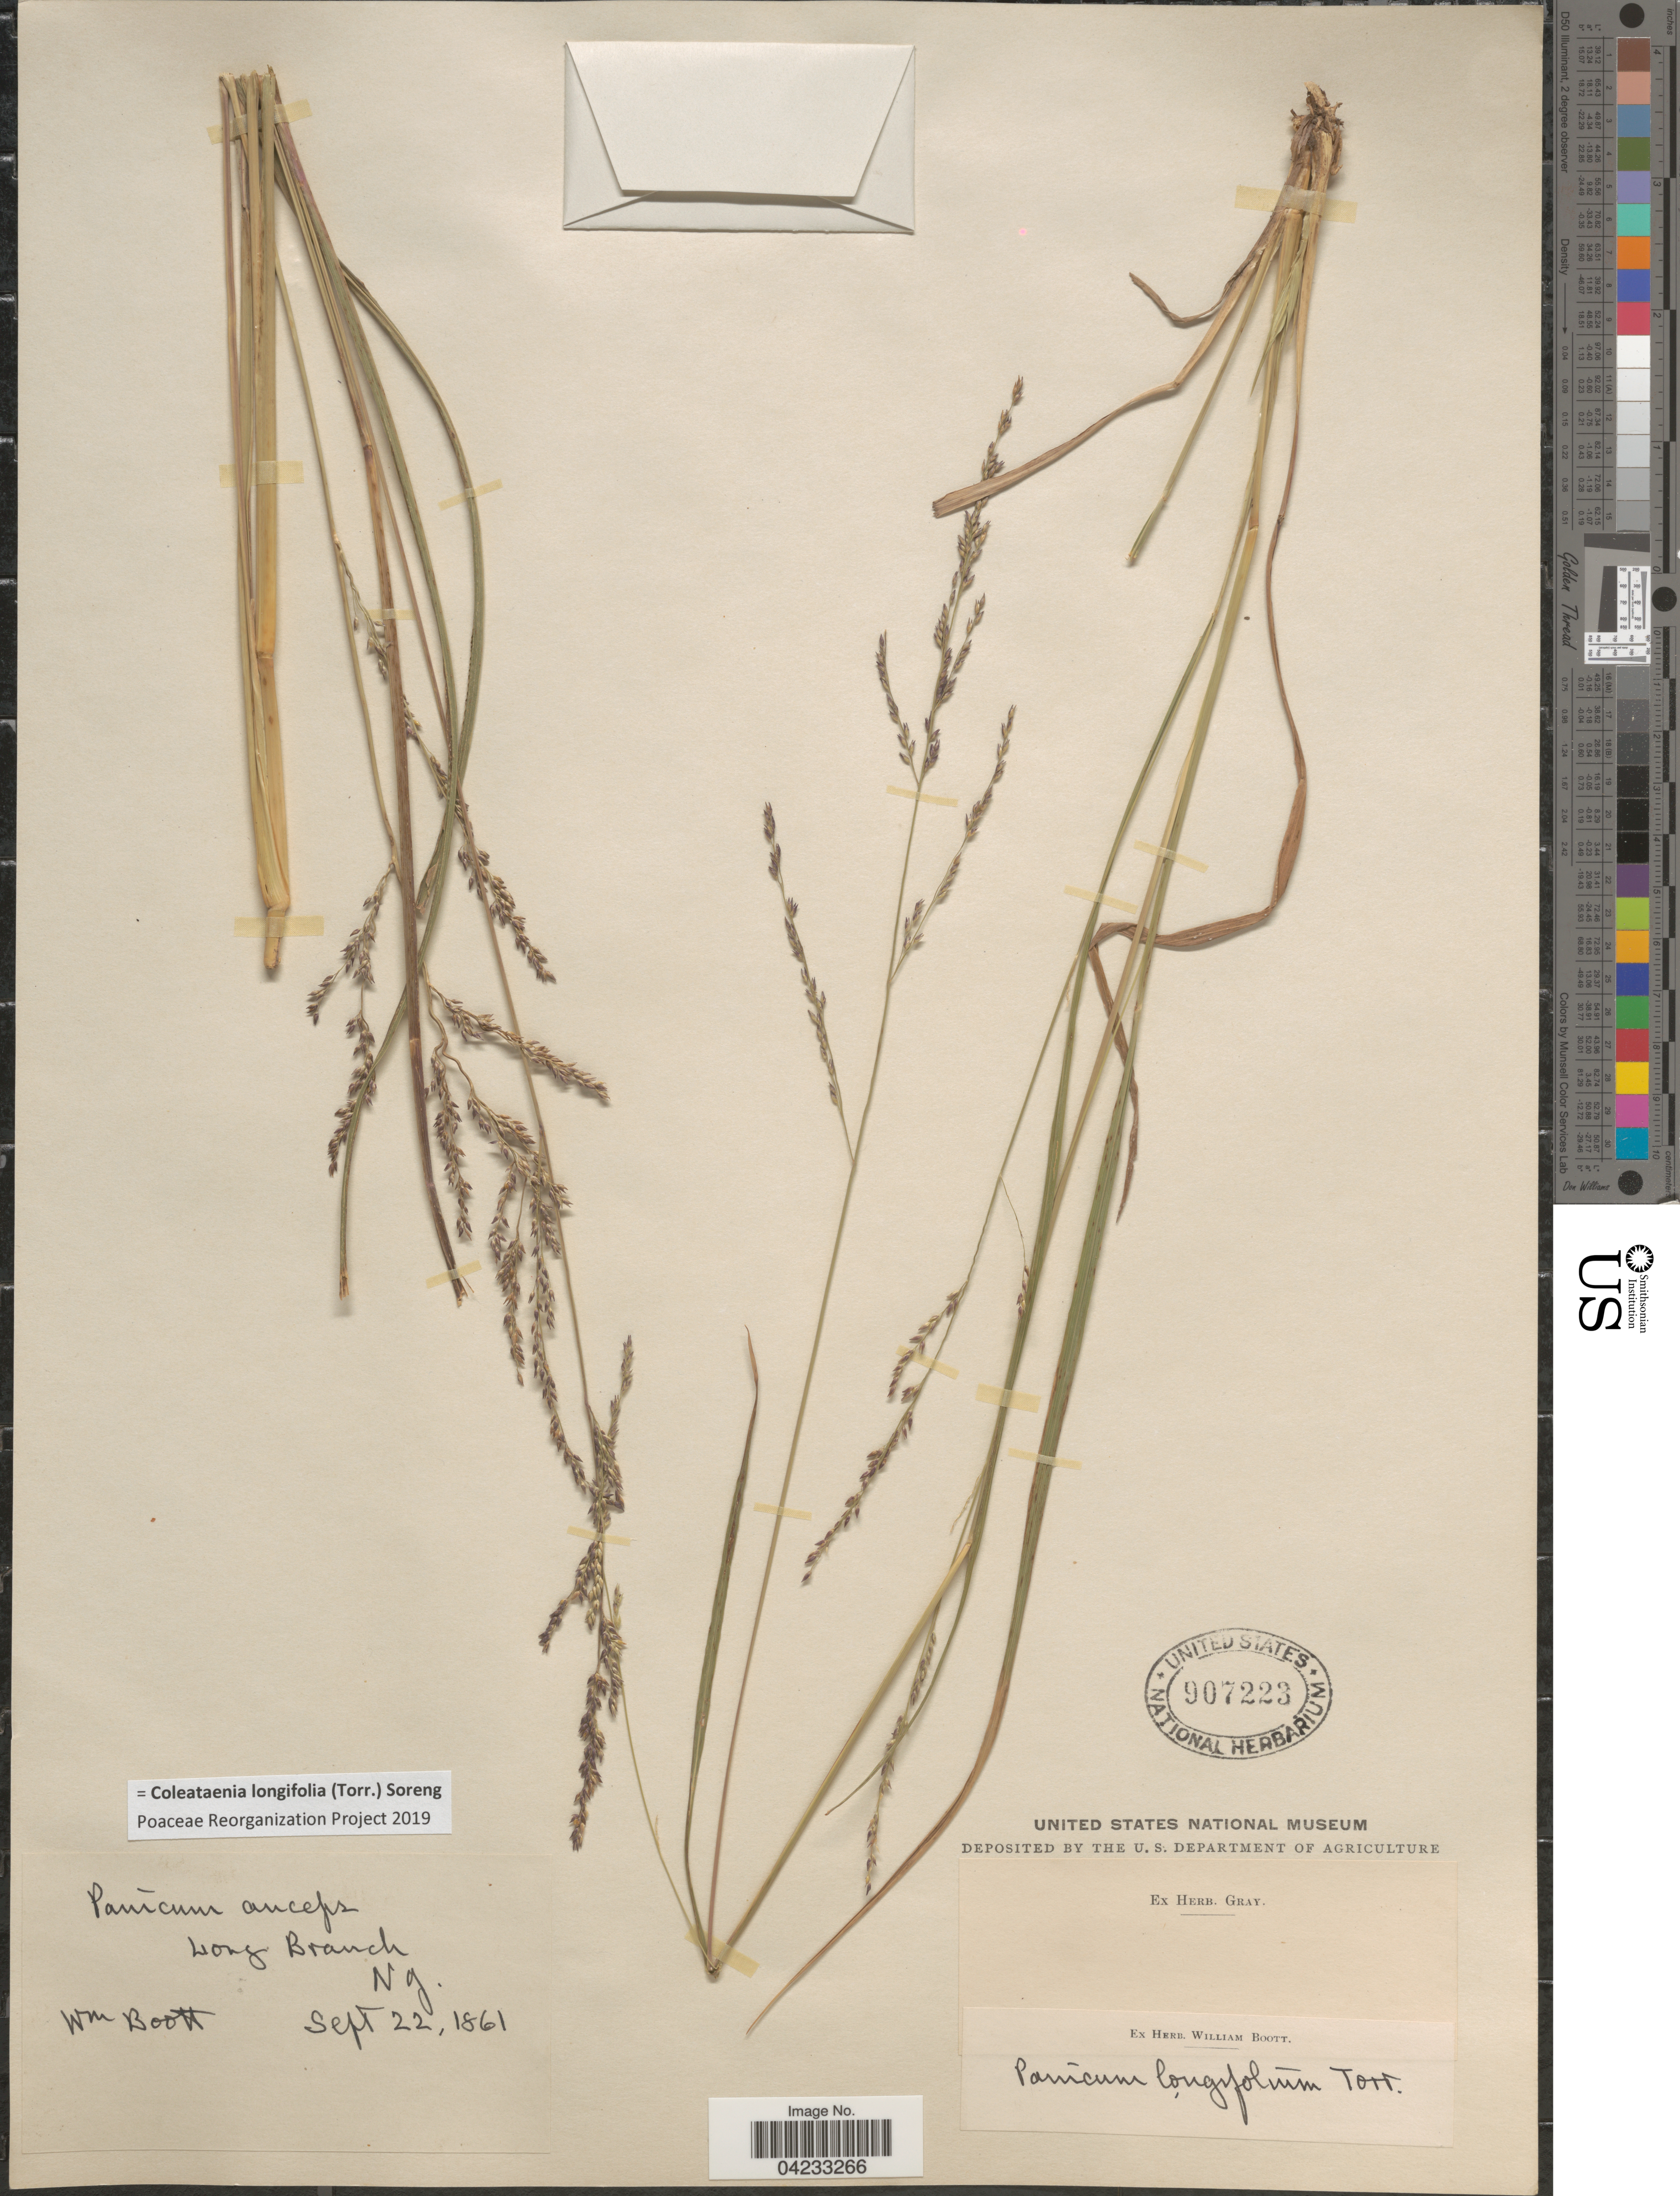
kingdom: Plantae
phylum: Tracheophyta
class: Liliopsida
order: Poales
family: Poaceae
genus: Coleataenia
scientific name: Coleataenia longifolia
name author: (Torr.) Soreng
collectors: W. Boott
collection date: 1861-09-22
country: United States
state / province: New Jersey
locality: Long Branch.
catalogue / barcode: US 907223